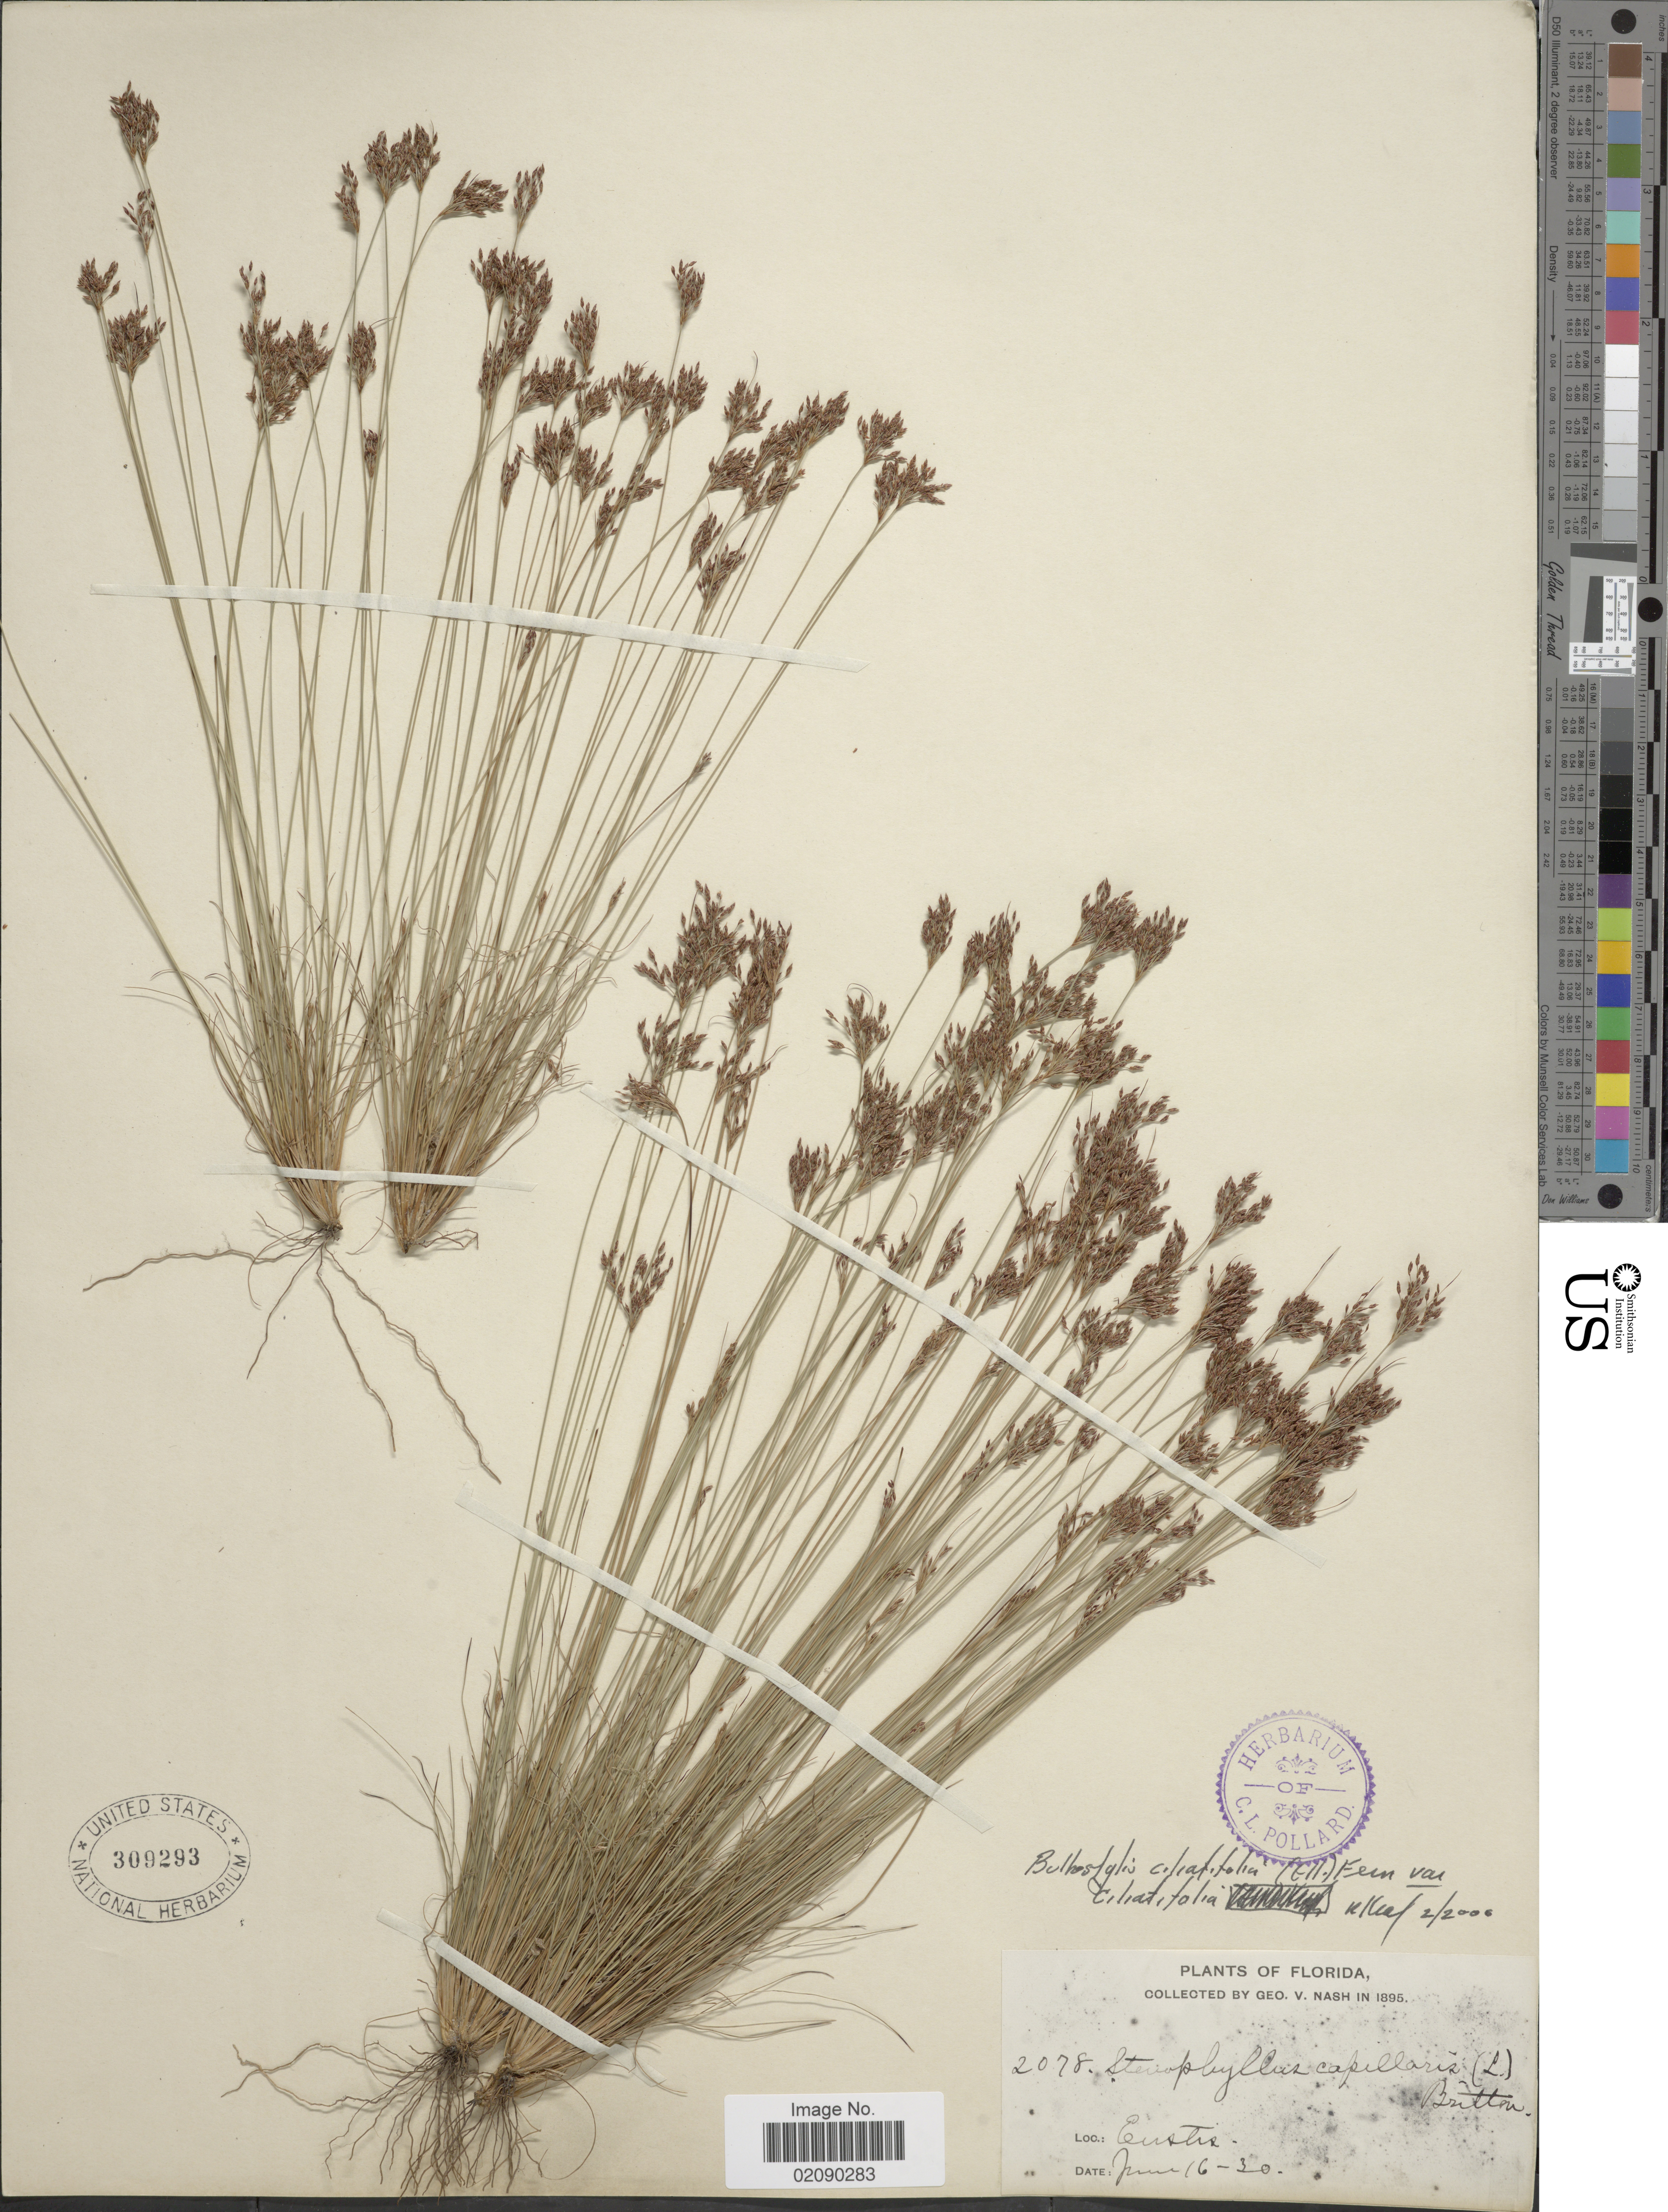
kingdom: Plantae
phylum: Tracheophyta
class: Liliopsida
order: Poales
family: Cyperaceae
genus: Bulbostylis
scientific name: Bulbostylis ciliatifolia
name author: (Elliott) Fernald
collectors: G. V. Nash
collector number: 2078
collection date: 1895-06-16/1895-06-30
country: United States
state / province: Florida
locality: Eustis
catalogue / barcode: US 309293